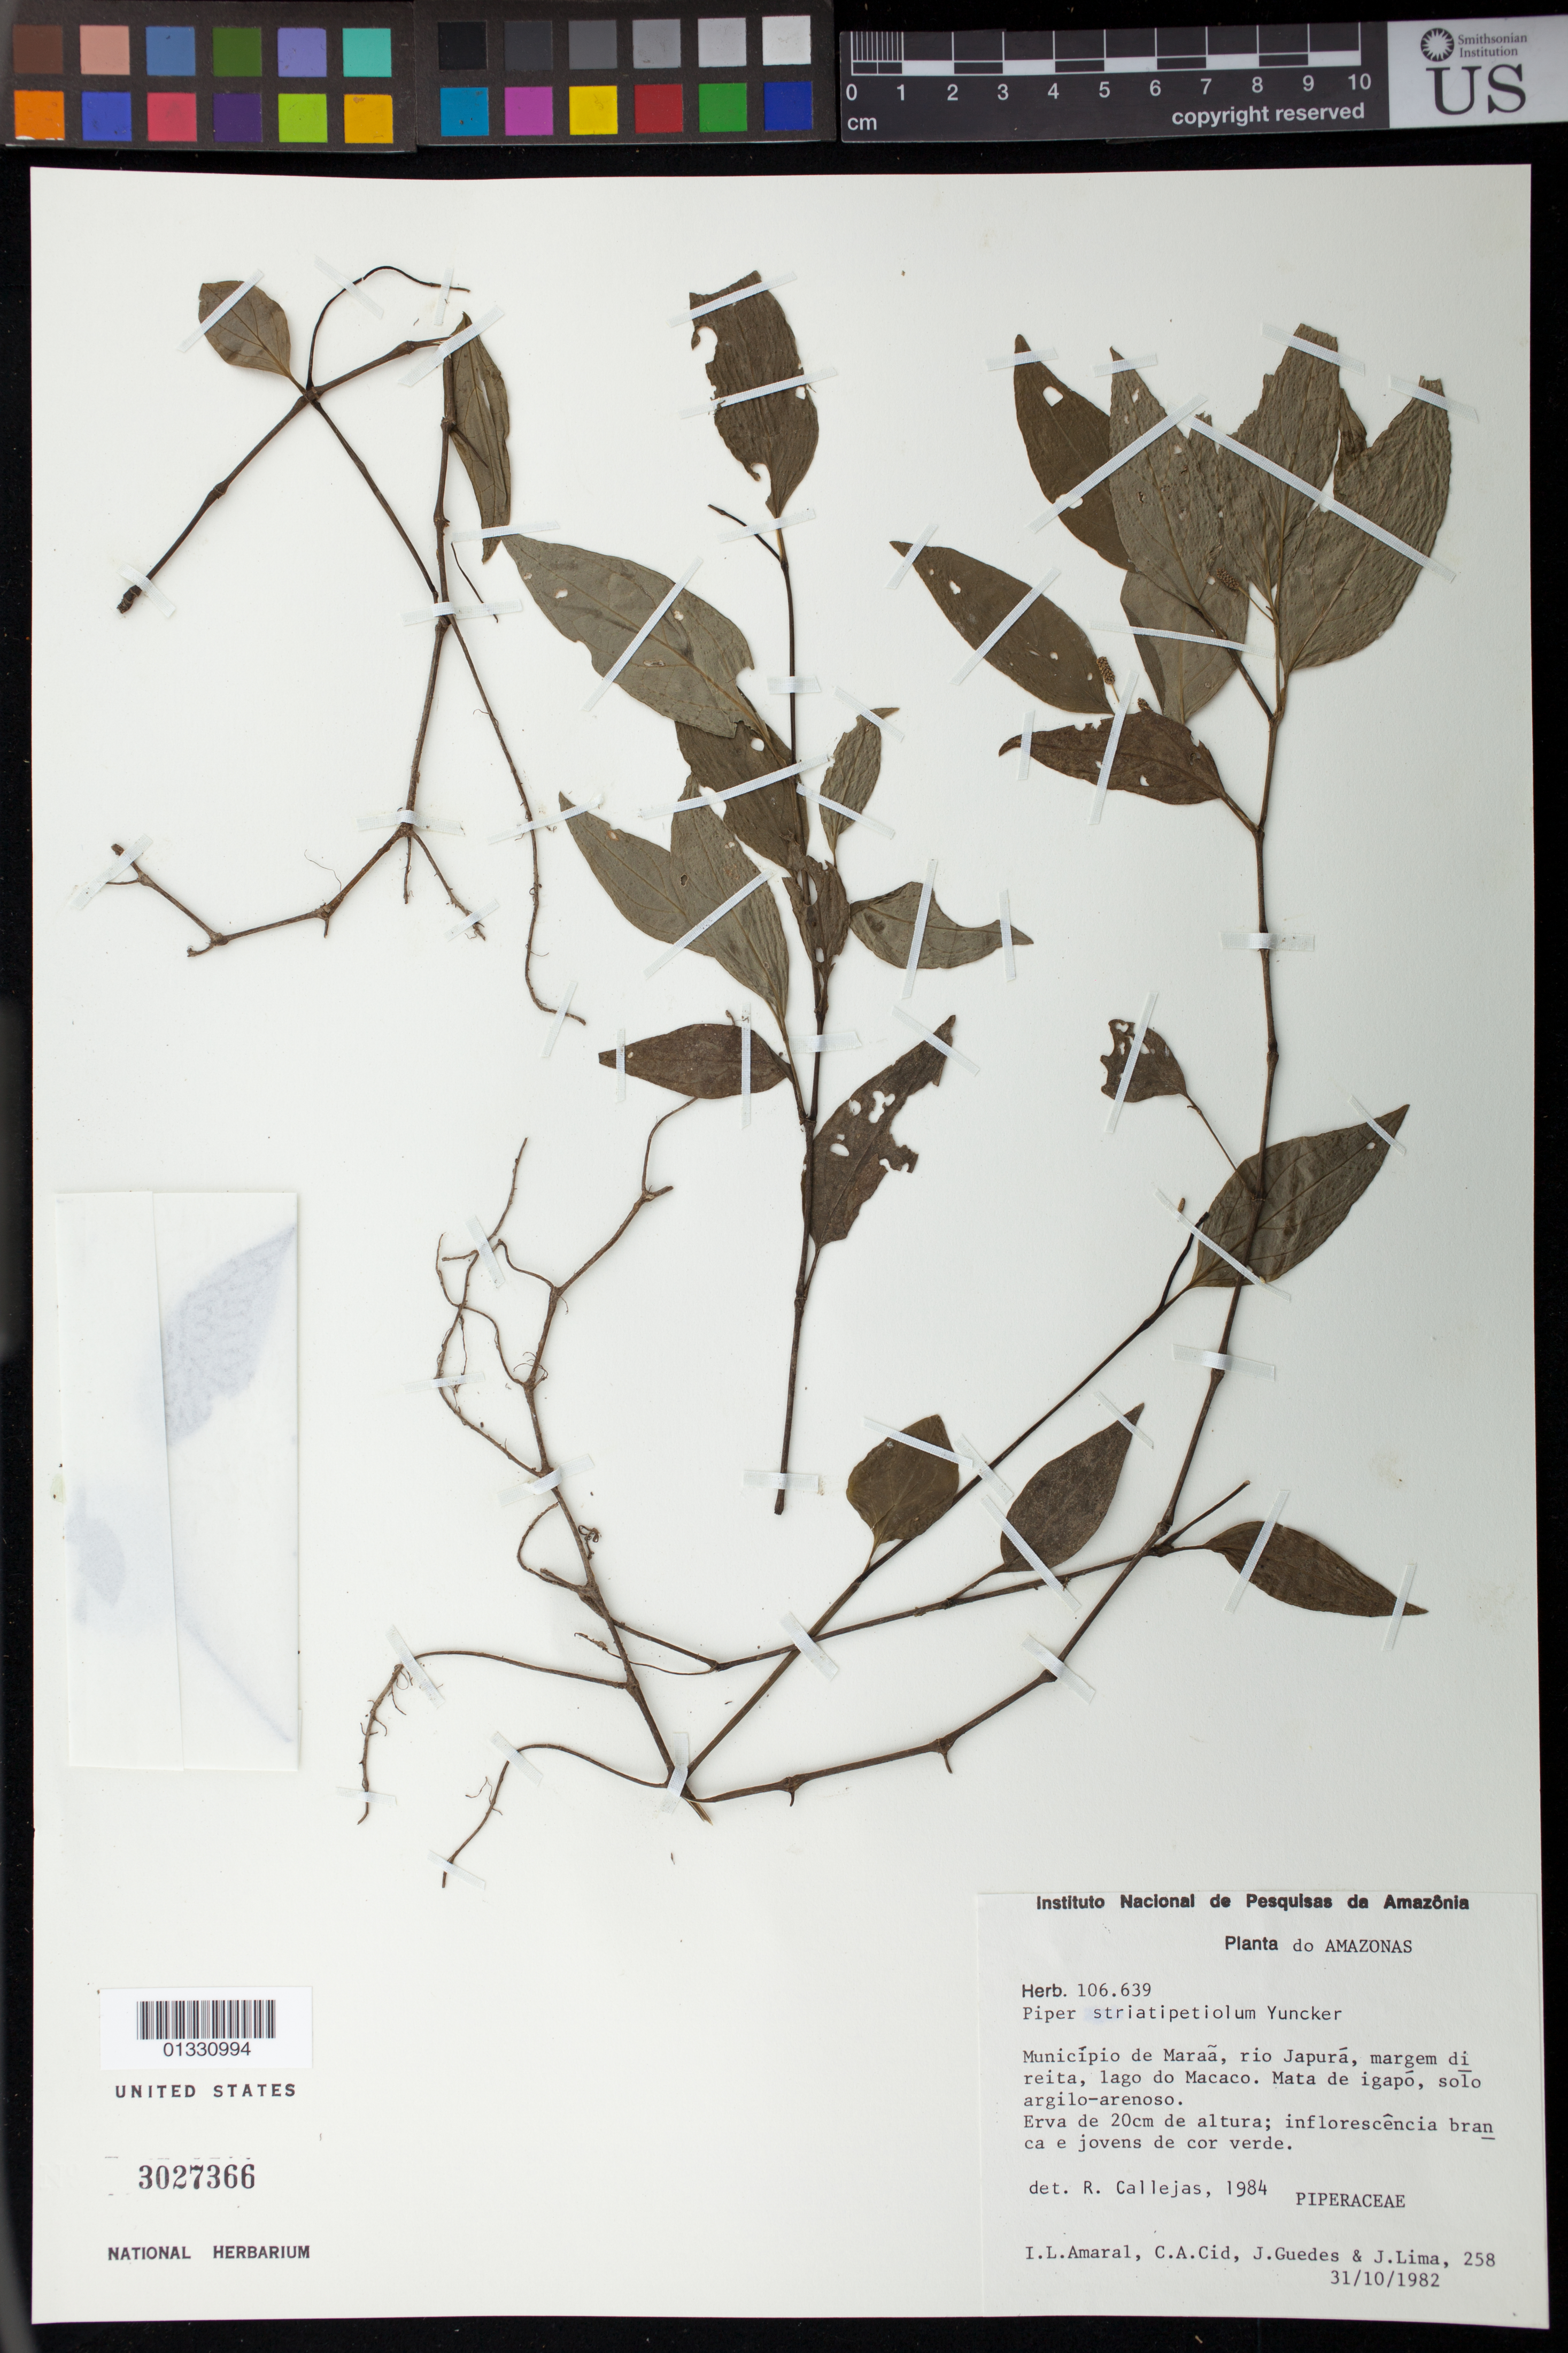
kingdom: Plantae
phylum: Tracheophyta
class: Magnoliopsida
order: Piperales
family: Piperaceae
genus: Piper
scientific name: Piper striatipetiolum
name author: Yunck.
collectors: I. L. Amaral, C. A. Cid Ferreira, J. Guedes & J. Lima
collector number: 258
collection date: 1982-10-31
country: Brazil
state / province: Amazonas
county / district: Maraã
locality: Rio Japurá, margem direita, lago do Macaco.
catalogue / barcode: US 3027366